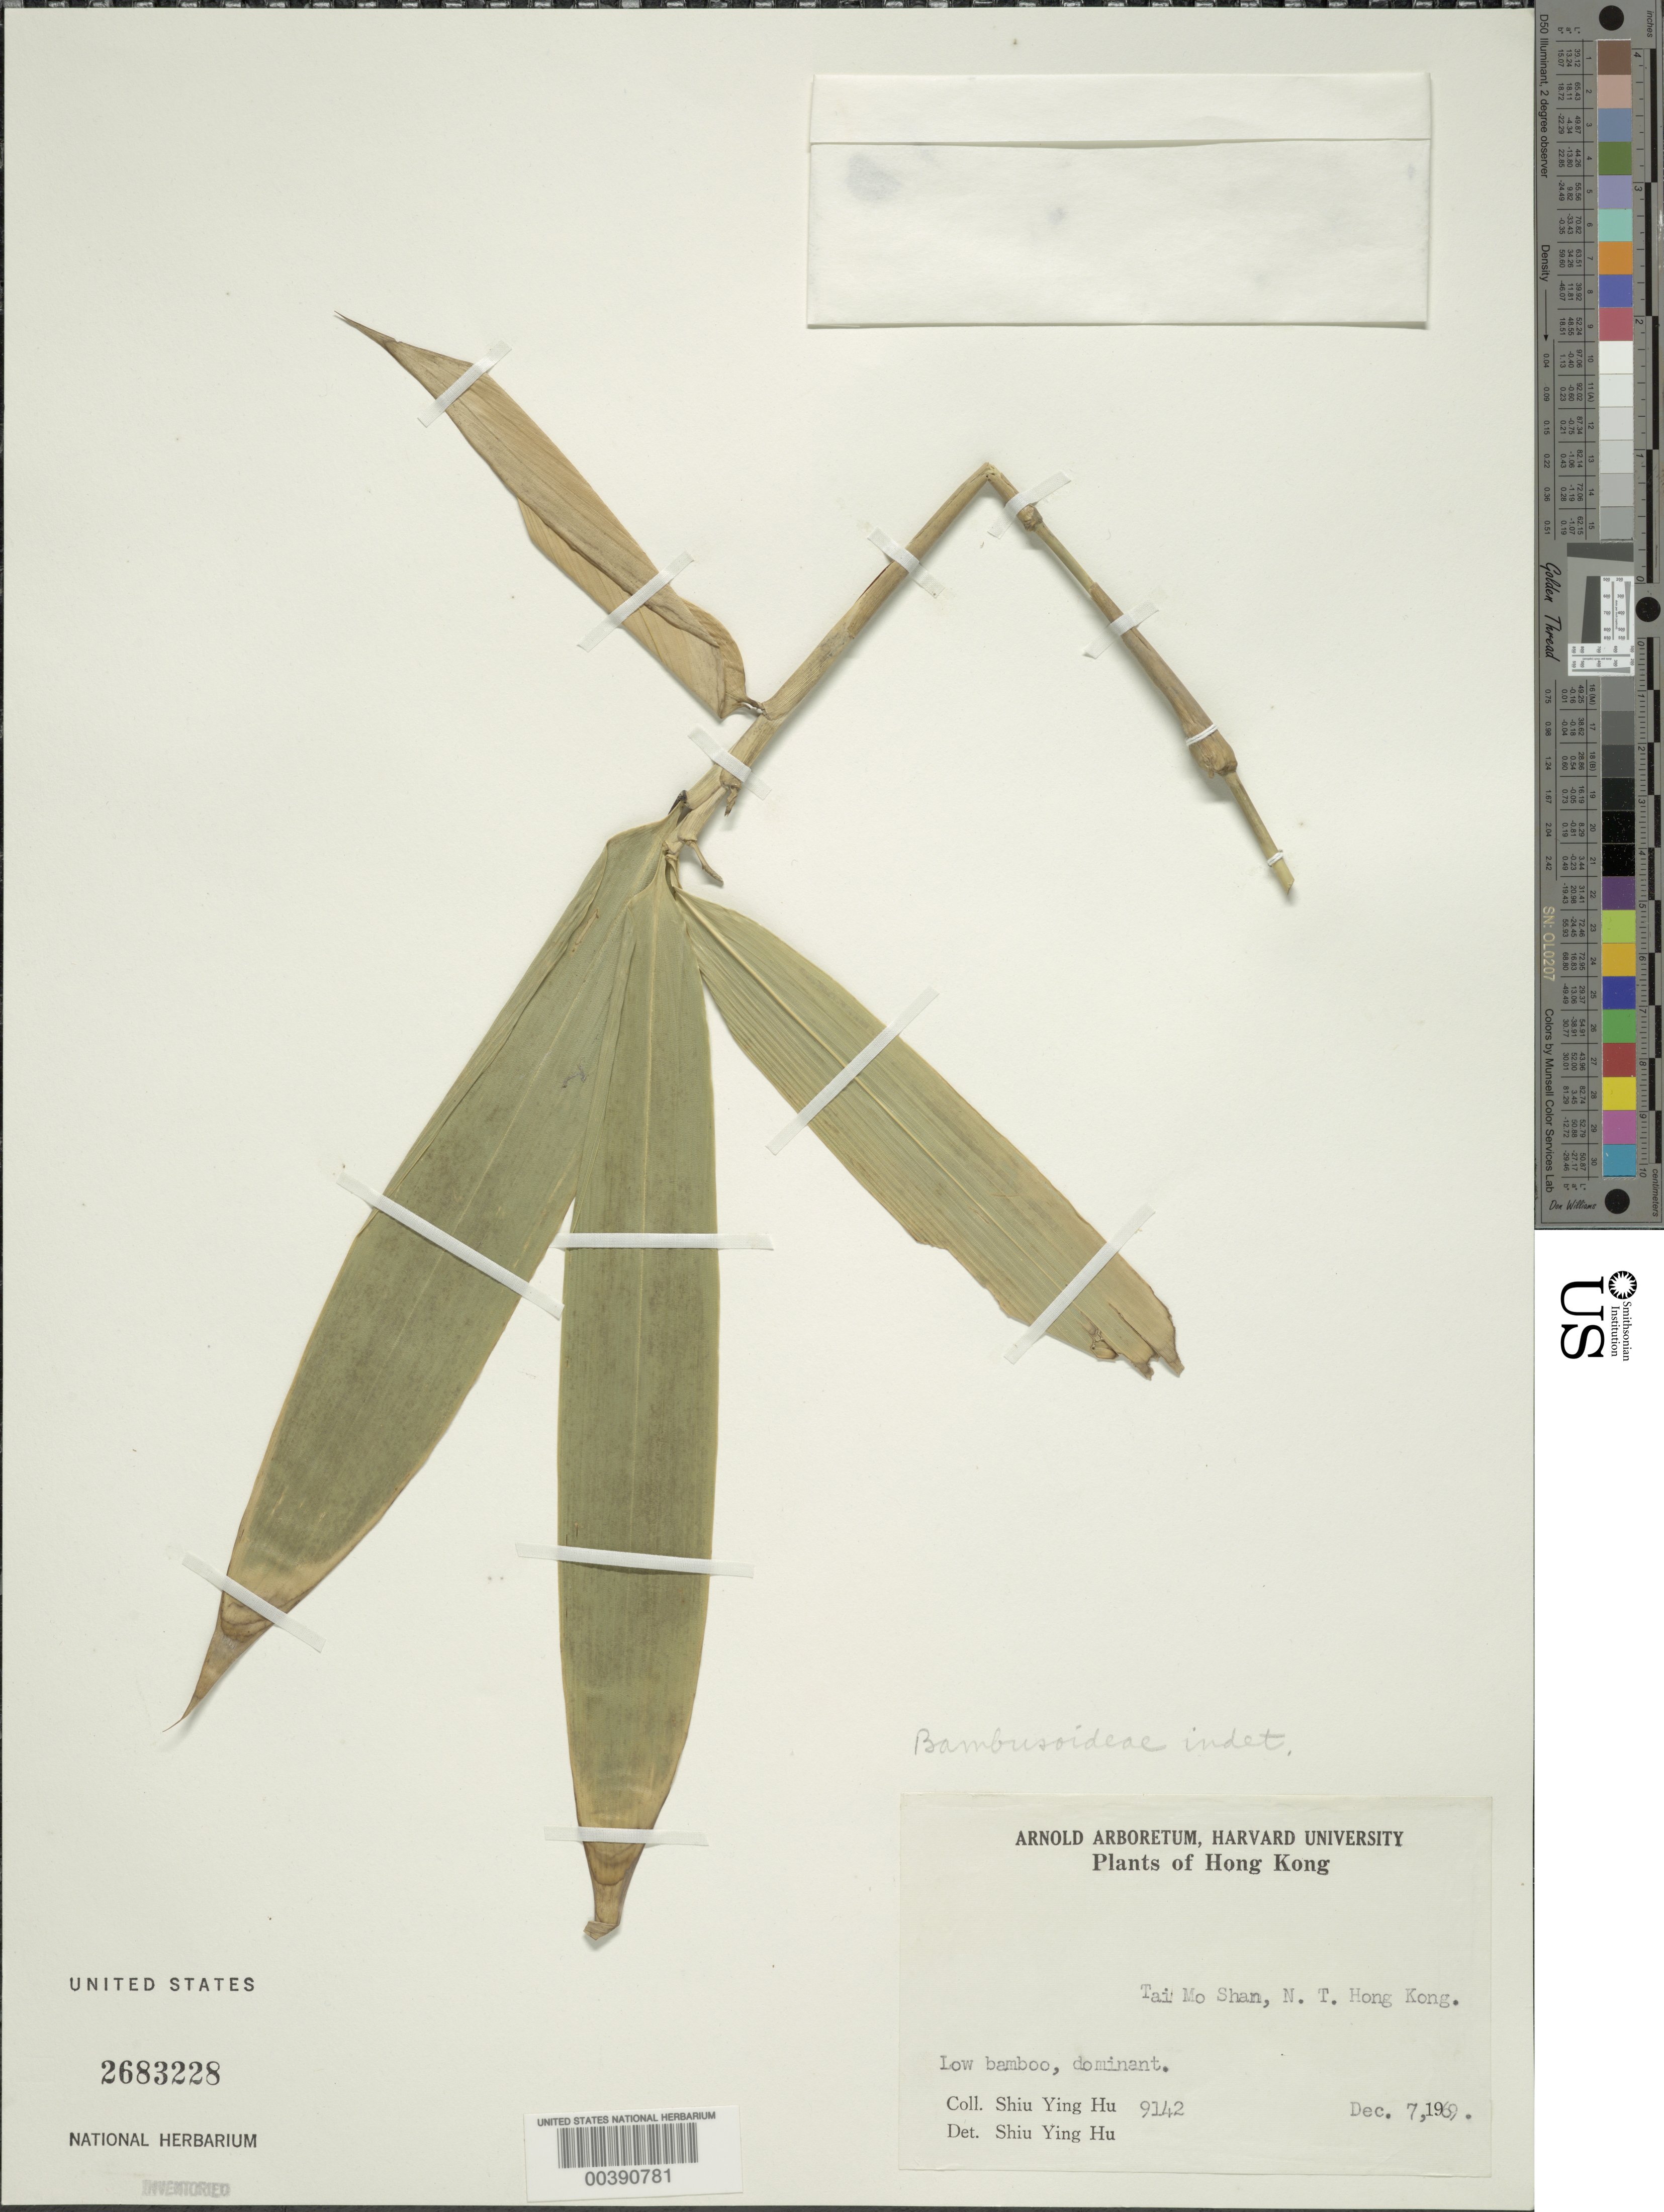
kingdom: Plantae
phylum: Tracheophyta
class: Liliopsida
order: Poales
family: Poaceae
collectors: Y. Shiu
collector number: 9142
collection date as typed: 07 Dec 1969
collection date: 1969-12-07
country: China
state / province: Hong Kong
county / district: New Territories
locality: Tai mo shan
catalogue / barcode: US 2683228